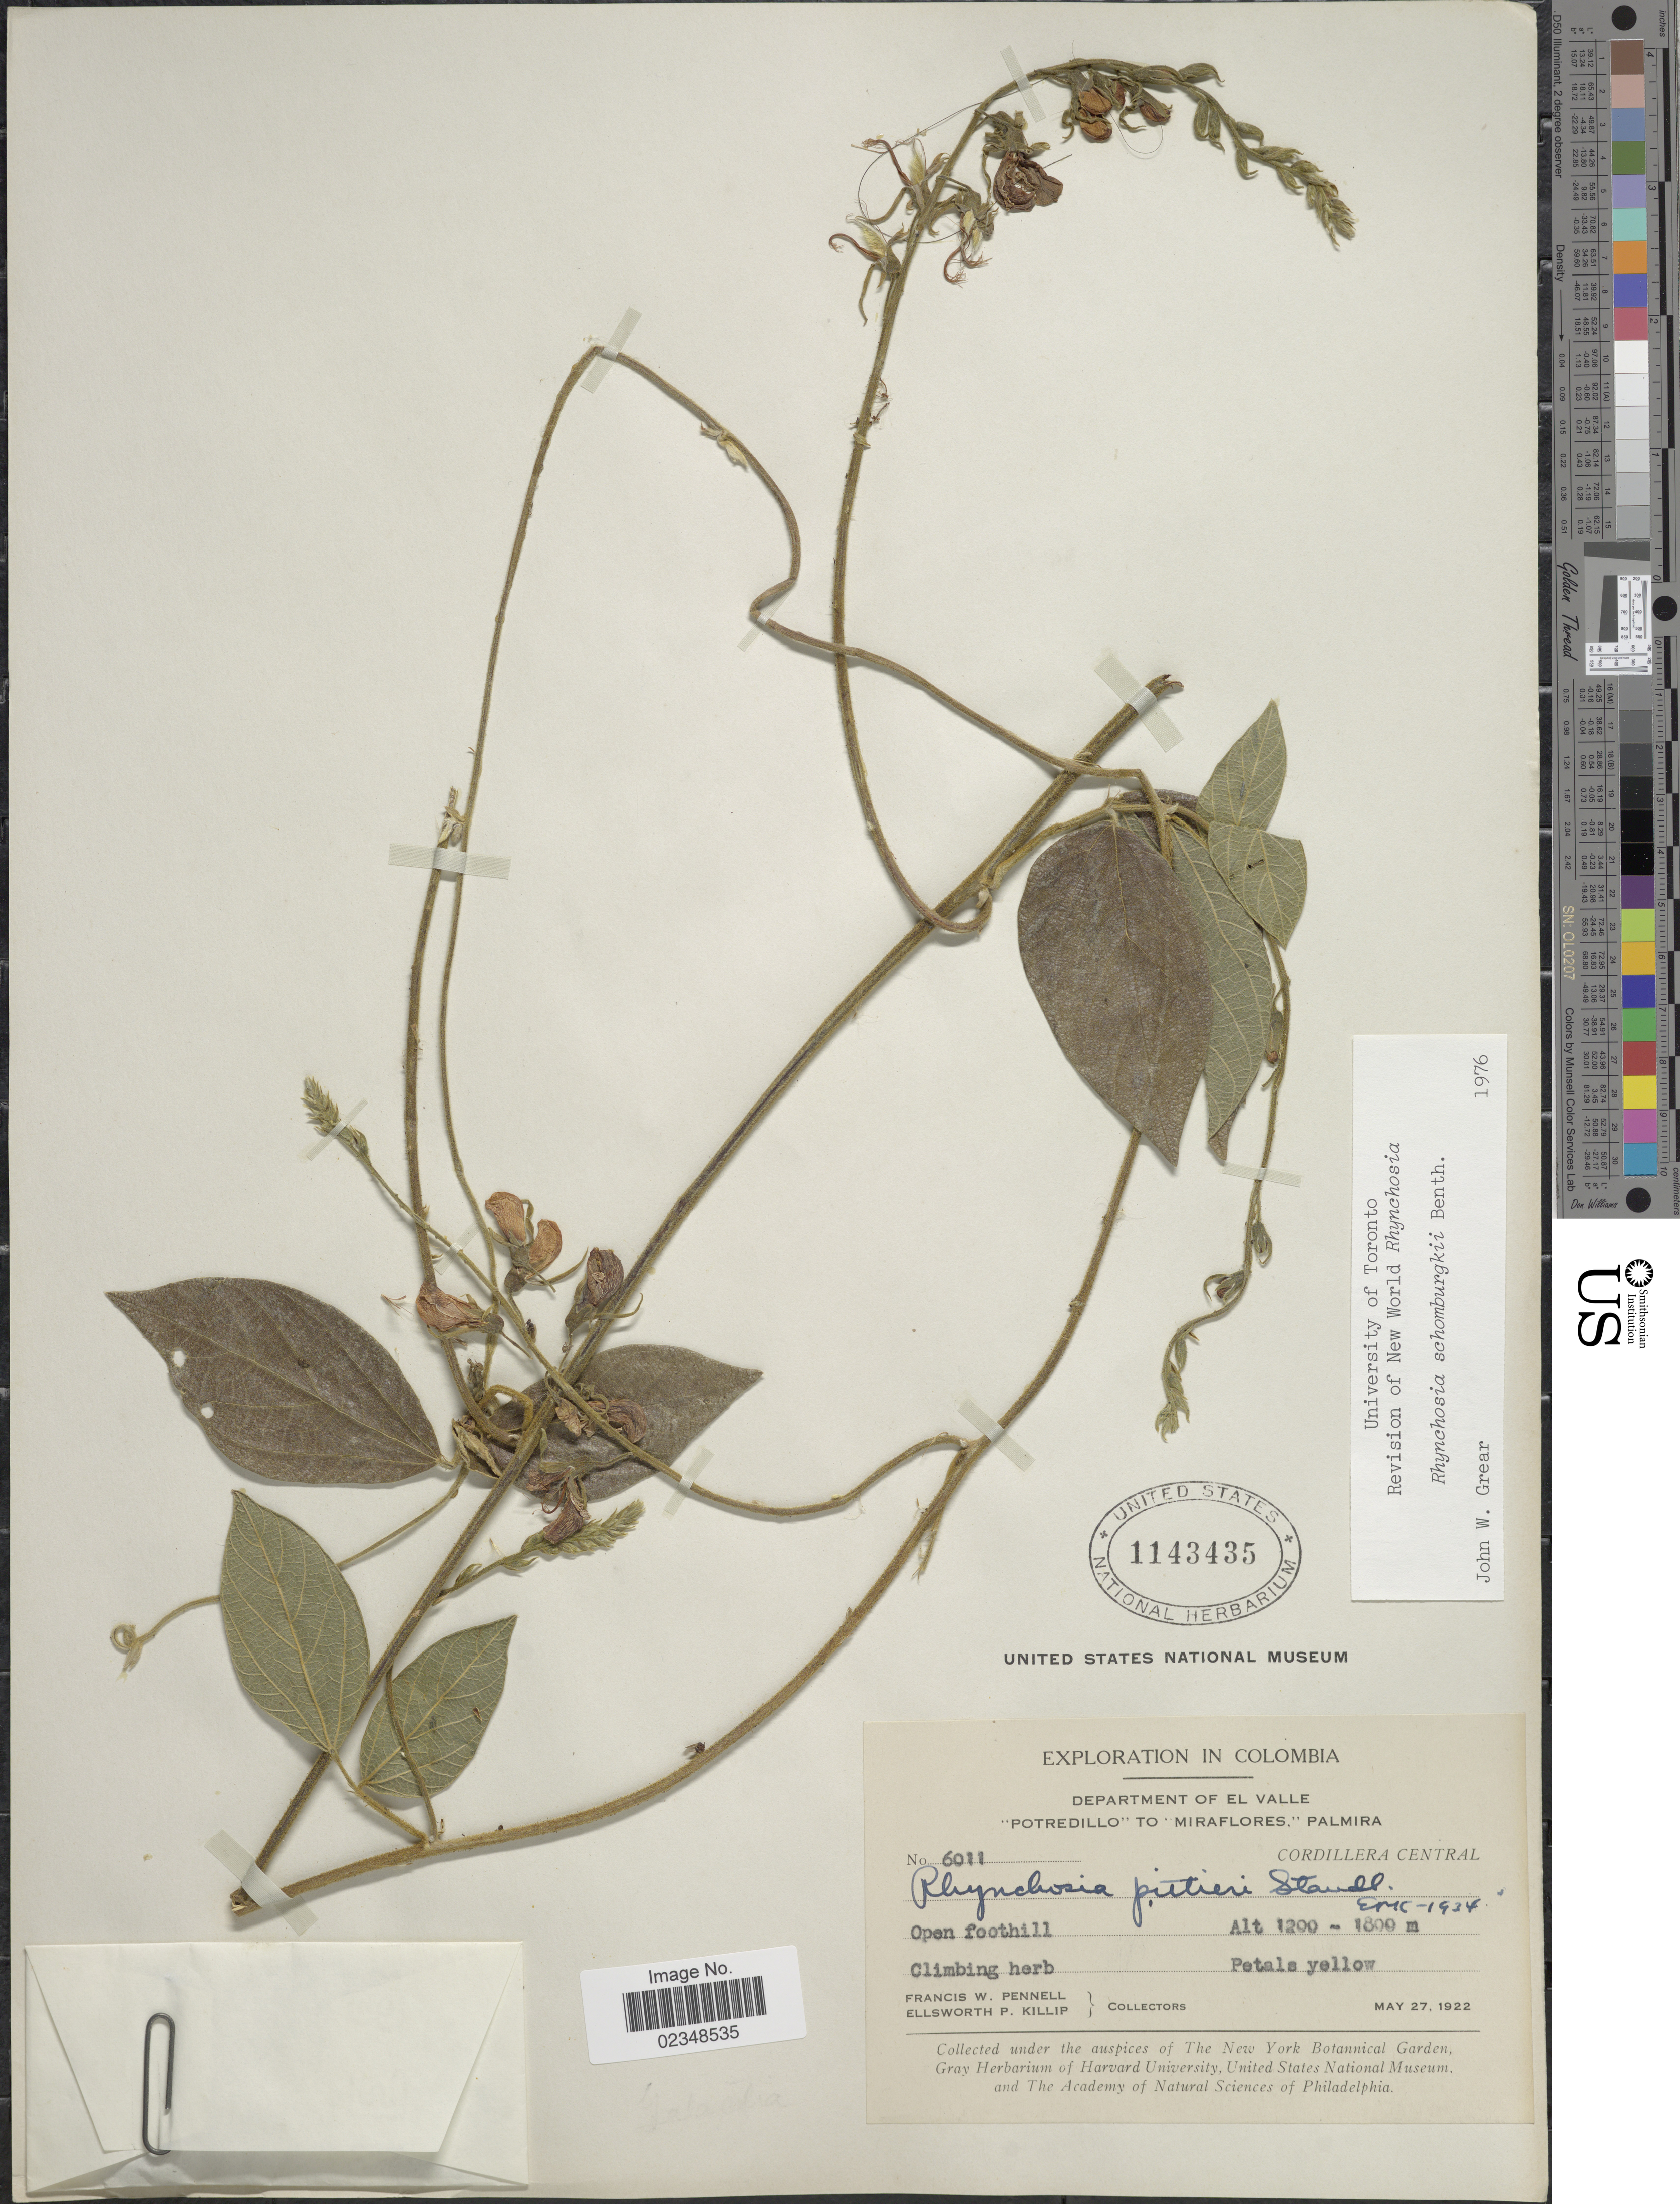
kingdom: Plantae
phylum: Tracheophyta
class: Magnoliopsida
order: Fabales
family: Fabaceae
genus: Rhynchosia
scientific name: Rhynchosia schomburgkii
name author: Benth. in Mart.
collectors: F. W. Pennell & E. P. Killip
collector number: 6011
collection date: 1922-05-27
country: Colombia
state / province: Valle del Cauca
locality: Department of El Valle, Potredillo to Miraflores, Palmira, Cordillera Central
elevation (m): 1200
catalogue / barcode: US 1143435